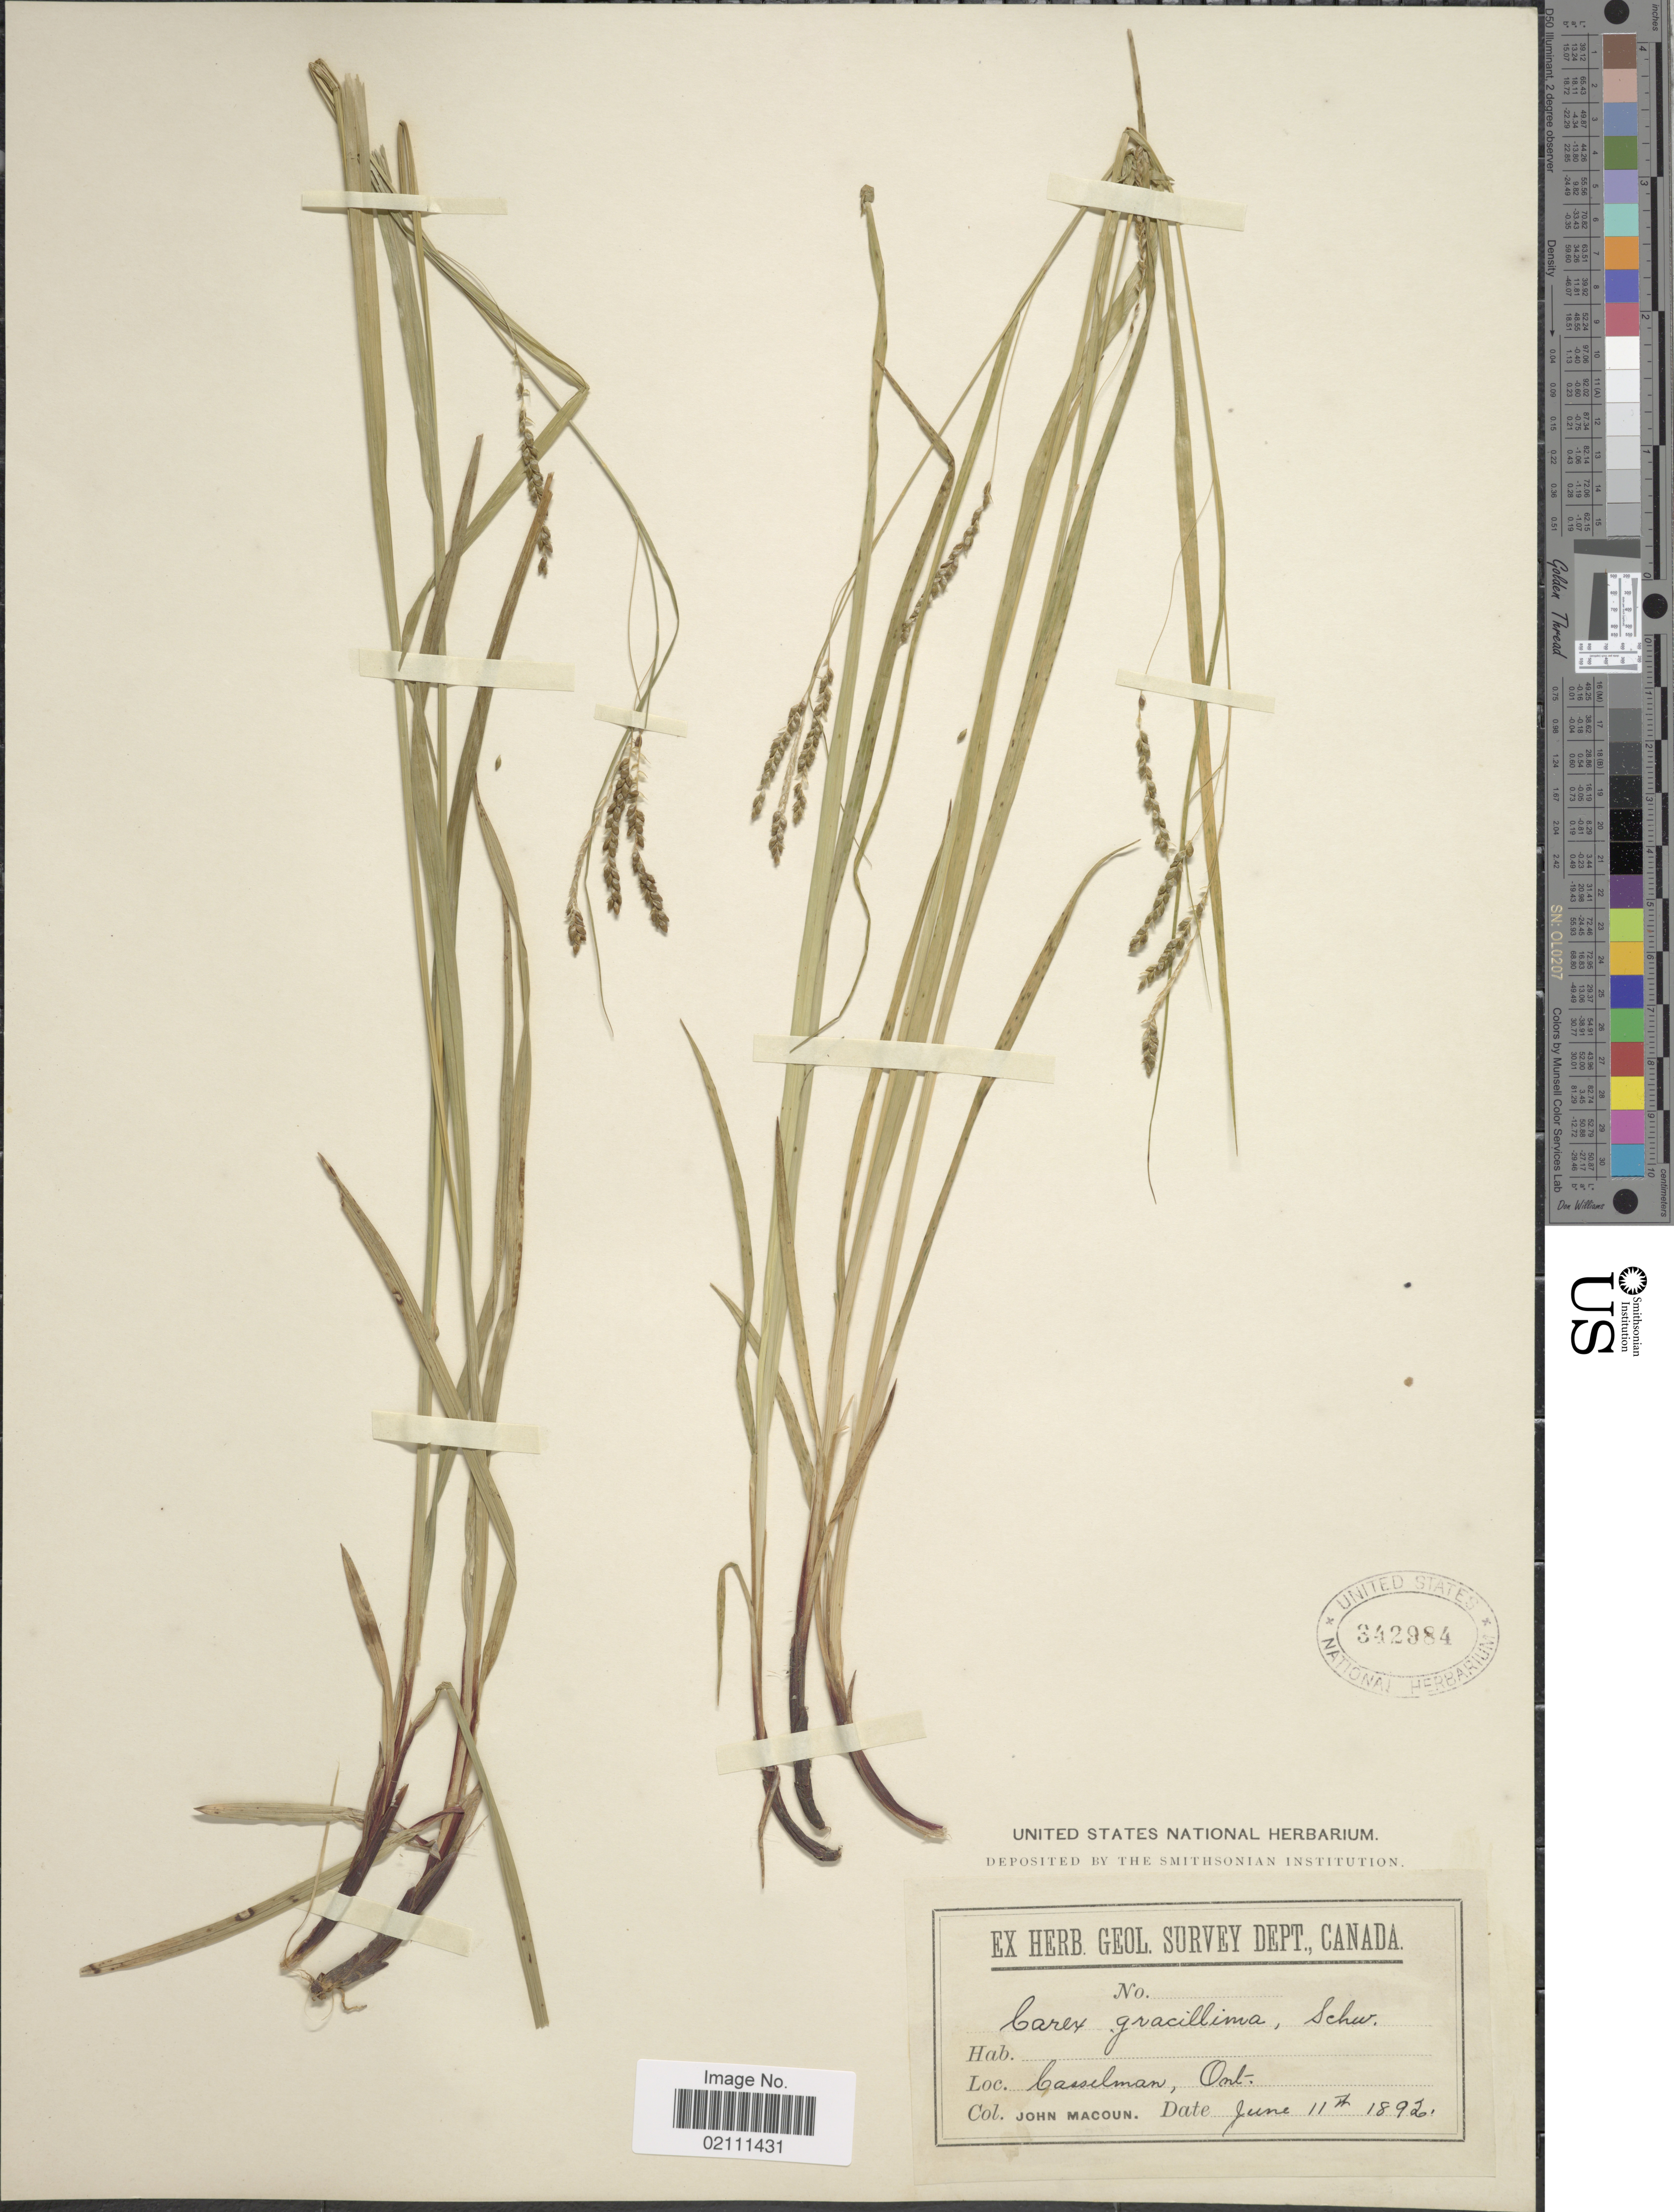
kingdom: Plantae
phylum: Tracheophyta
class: Liliopsida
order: Poales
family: Cyperaceae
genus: Carex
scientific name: Carex gracillima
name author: Schwein.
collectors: J. Macoun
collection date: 1892-06-11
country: Canada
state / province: Ontario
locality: Casselman.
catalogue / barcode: US 342984